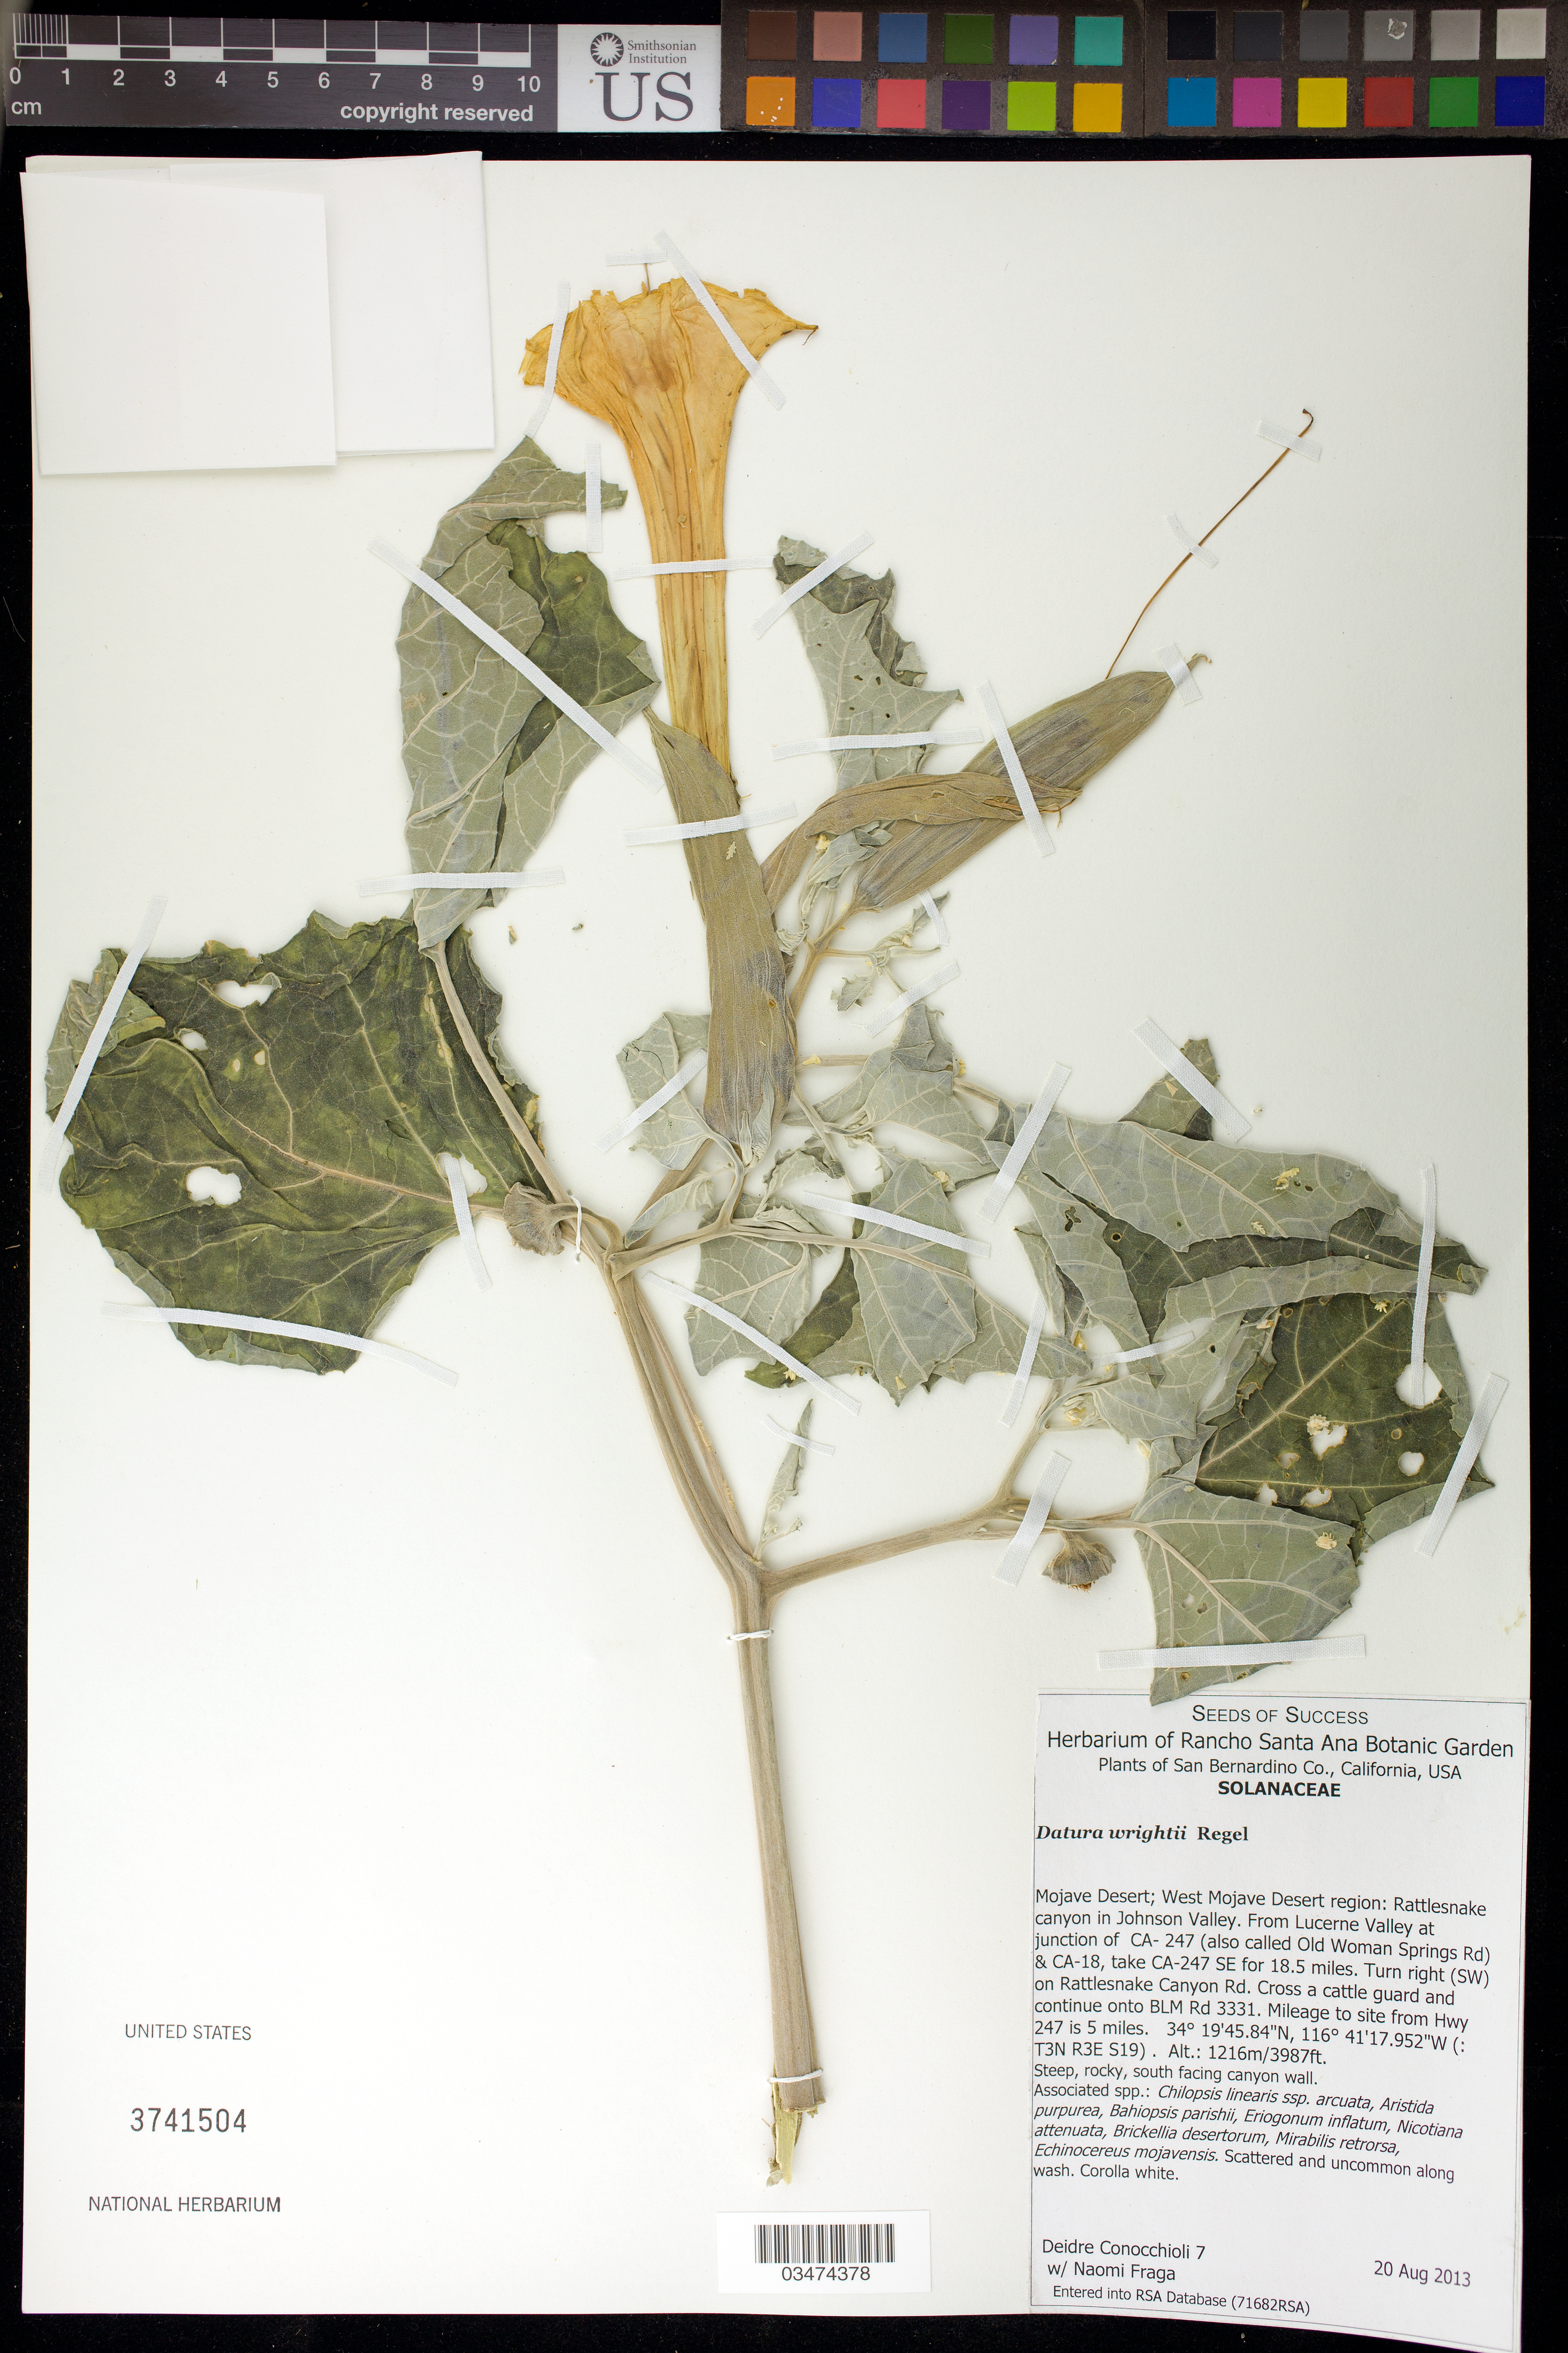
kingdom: Plantae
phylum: Tracheophyta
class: Magnoliopsida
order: Solanales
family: Solanaceae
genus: Datura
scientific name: Datura wrightii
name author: Regel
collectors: D. Conocchioli & N. Fraga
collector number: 7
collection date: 2013-08-20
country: United States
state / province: California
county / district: San Bernardino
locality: West Mojave Desert Region; Rattlesnake canyon in Johnson Valley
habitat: Canyon wall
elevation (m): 1216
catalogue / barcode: US 3741504